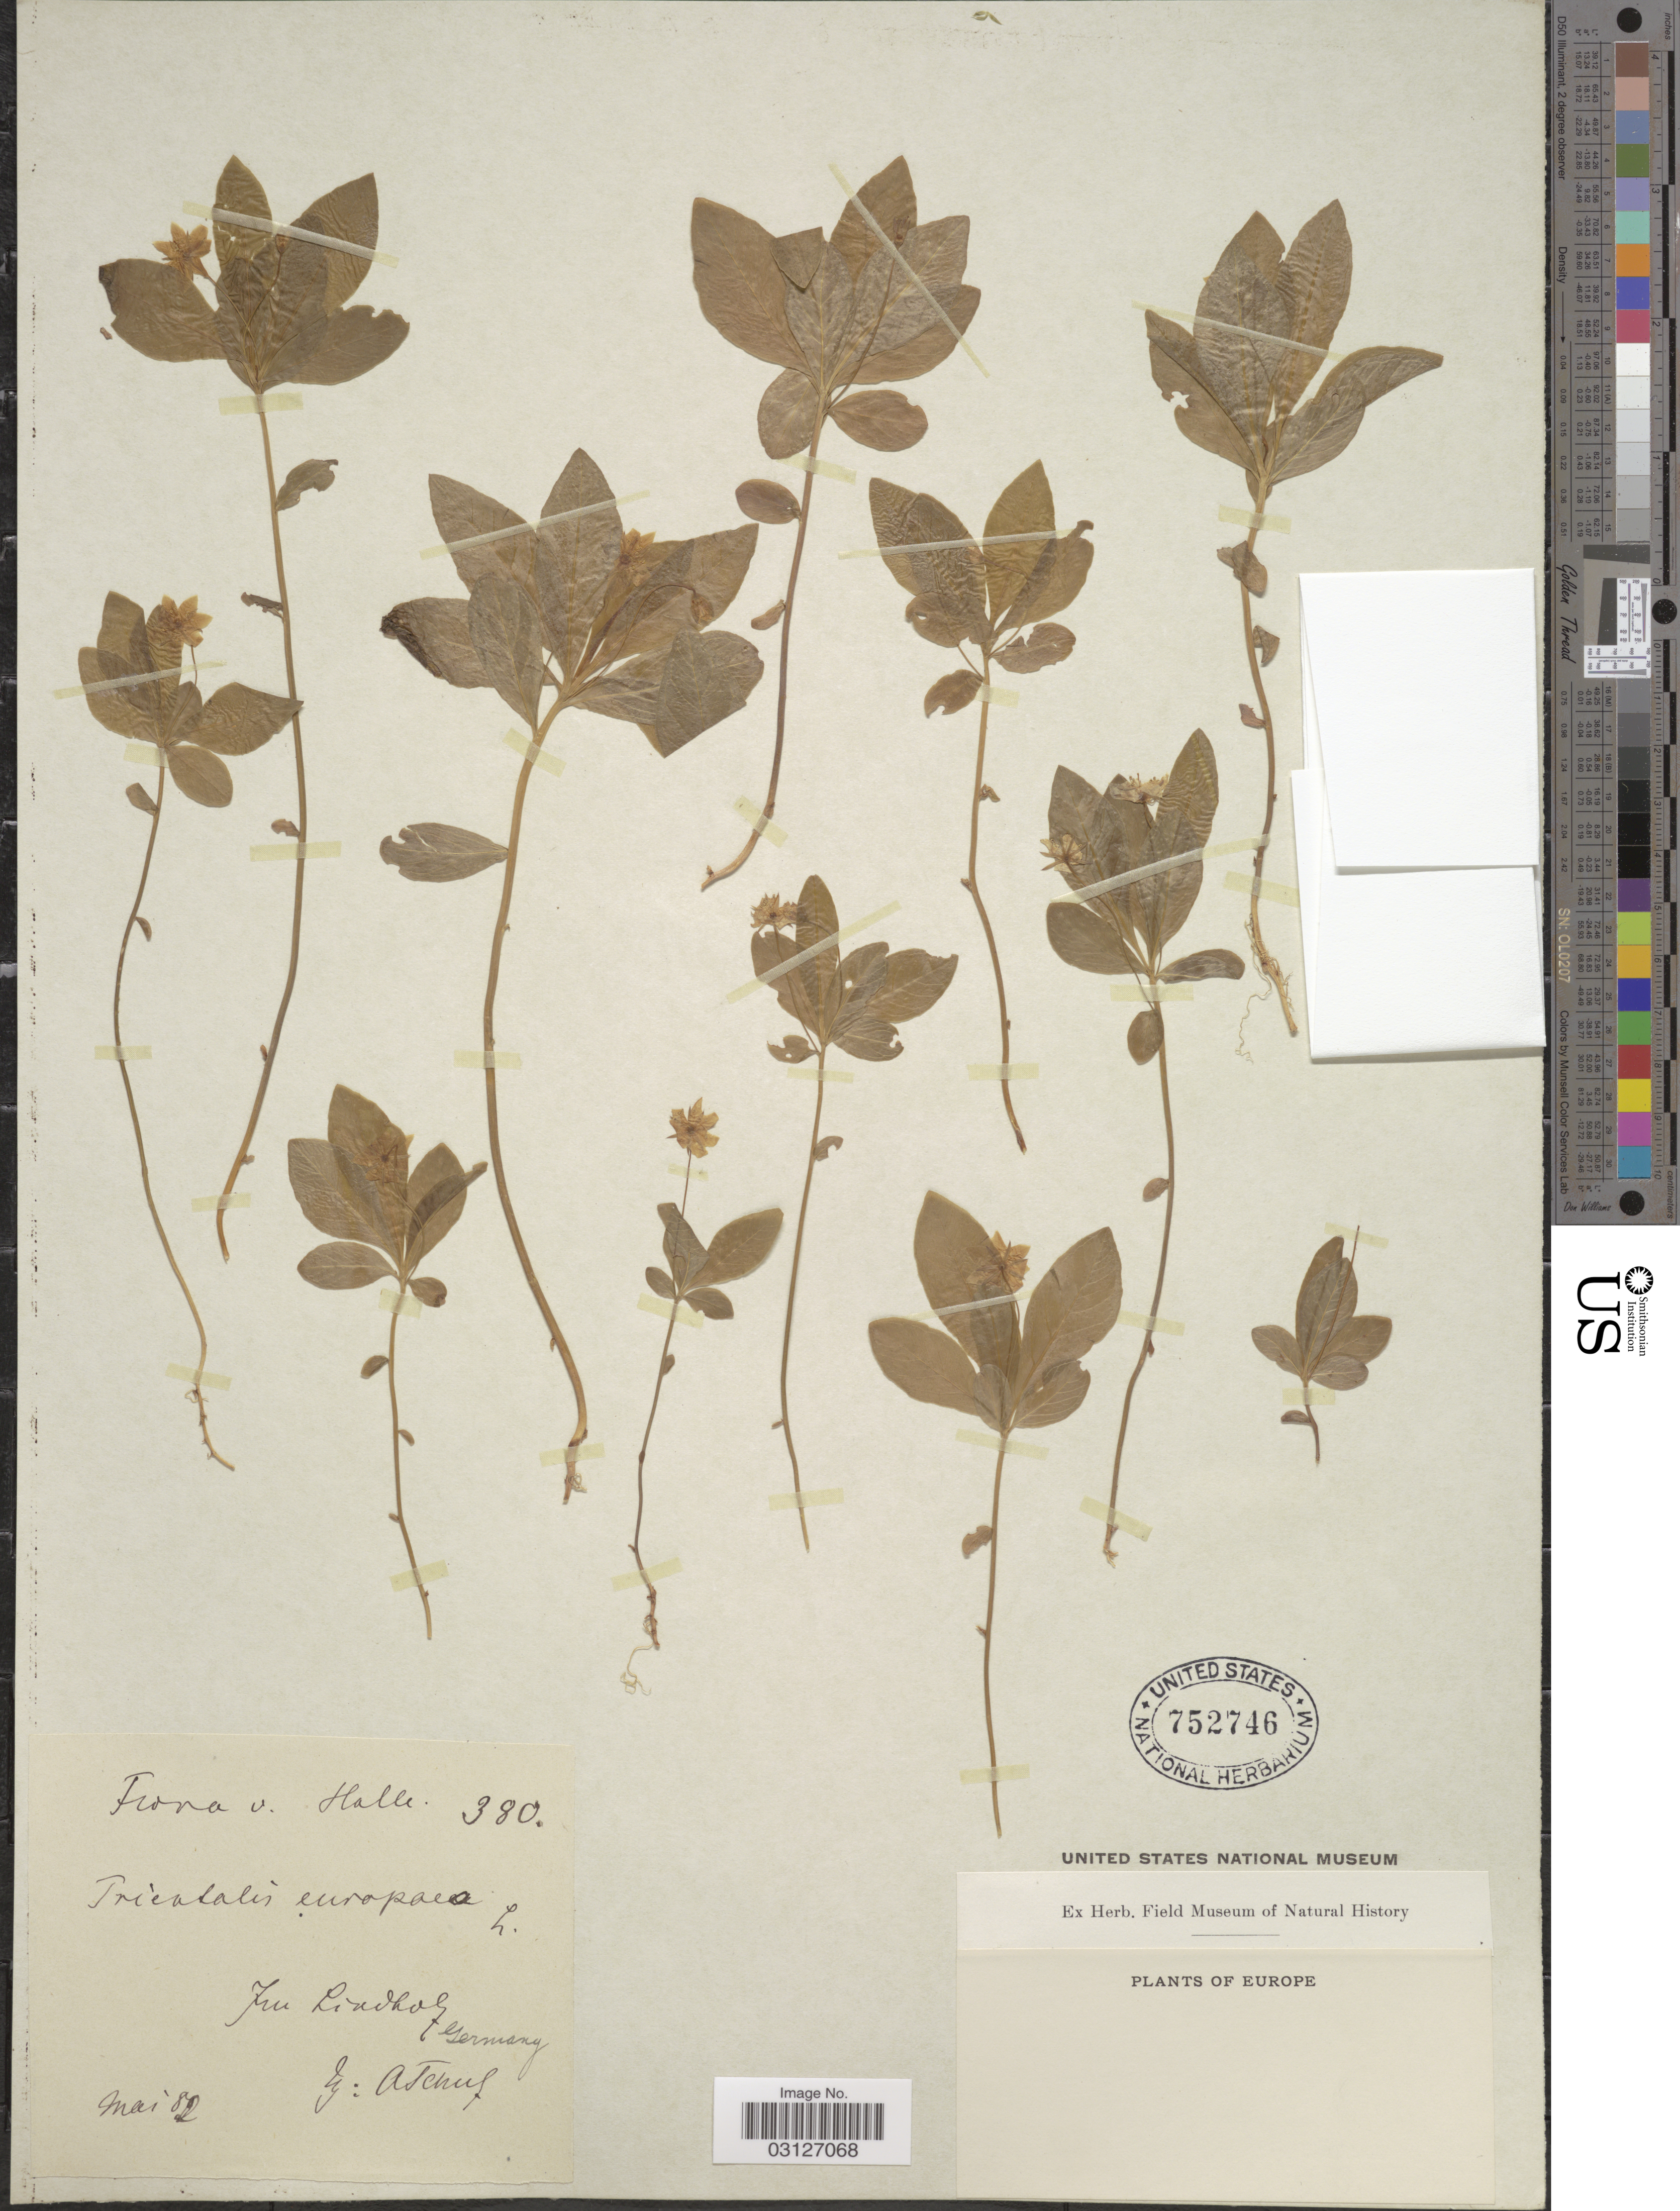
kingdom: Plantae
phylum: Tracheophyta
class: Magnoliopsida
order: Ericales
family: Primulaceae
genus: Trientalis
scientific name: Trientalis europaea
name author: L.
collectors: Ascherson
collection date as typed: Transcribed d/m/y: /5/82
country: Germany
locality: Halle. Im Lindholz.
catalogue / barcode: US 752746